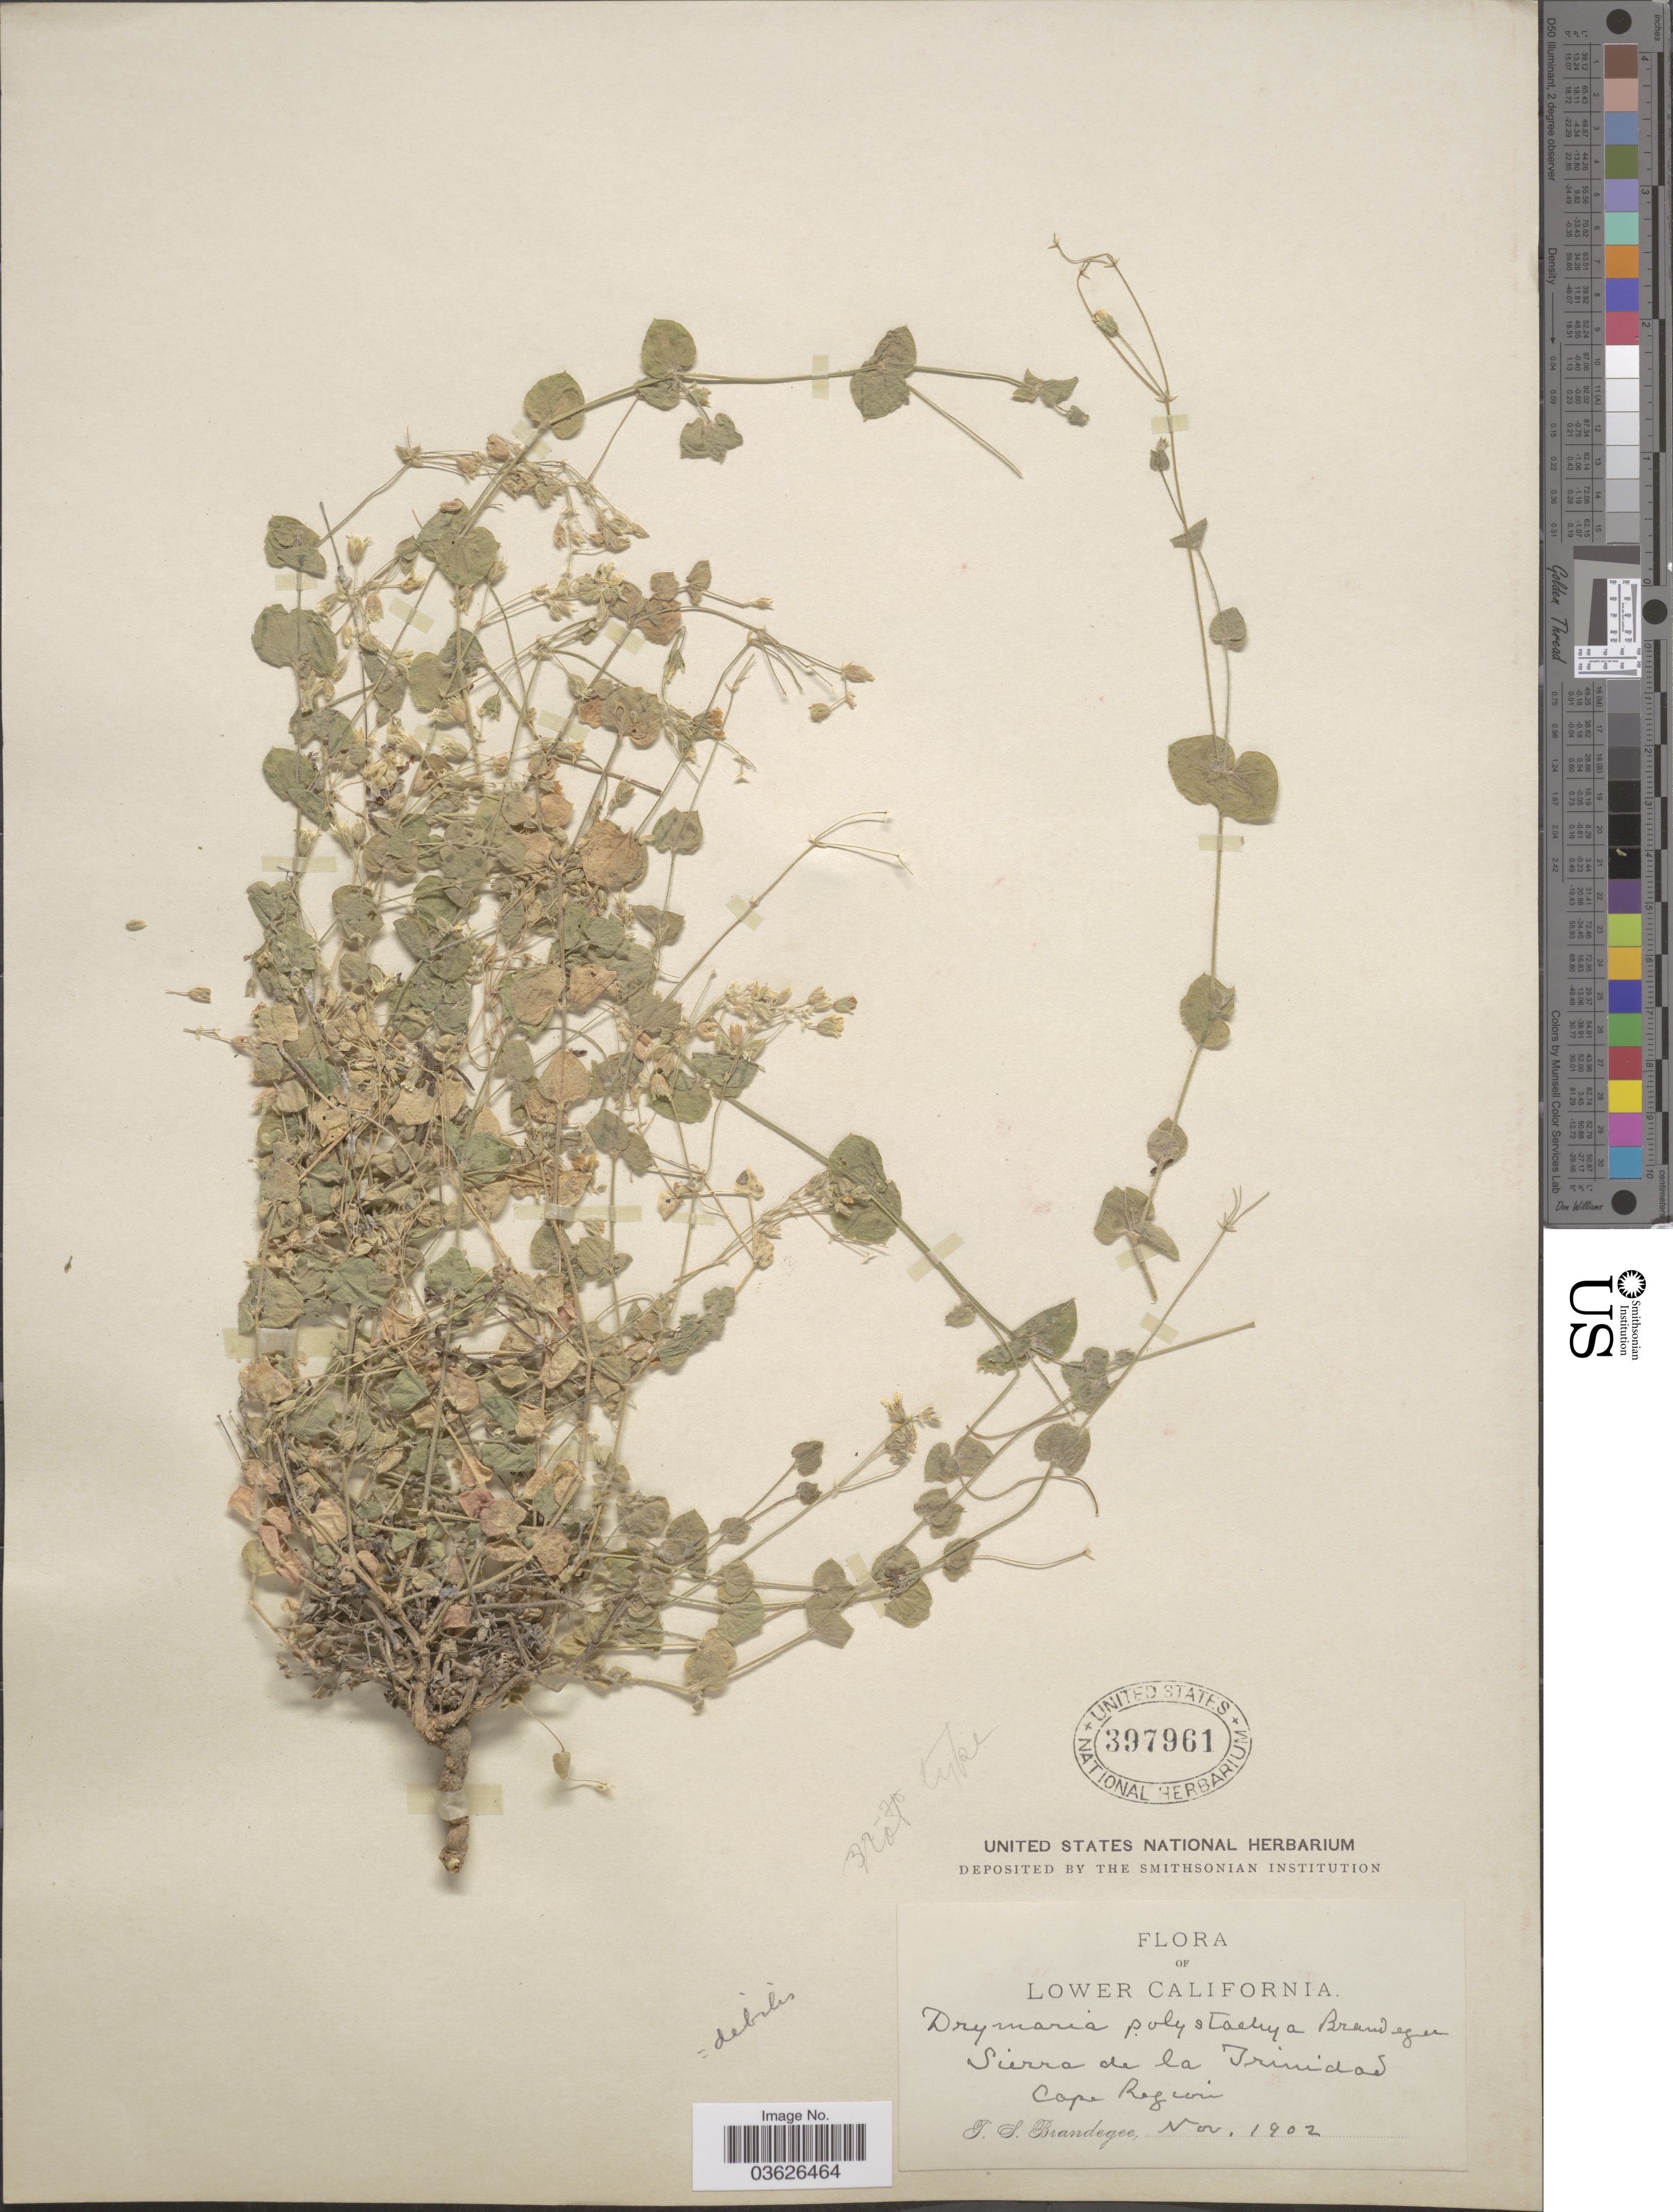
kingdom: Plantae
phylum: Tracheophyta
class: Magnoliopsida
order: Caryophyllales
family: Caryophyllaceae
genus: Drymaria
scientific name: Drymaria debilis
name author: Brandegee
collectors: T. S. Brandegee (herbarium)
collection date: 1902-11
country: Mexico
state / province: Baja California Norte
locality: Lower California. Sierra de la Trinidad. Cape Region.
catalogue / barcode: US 397961